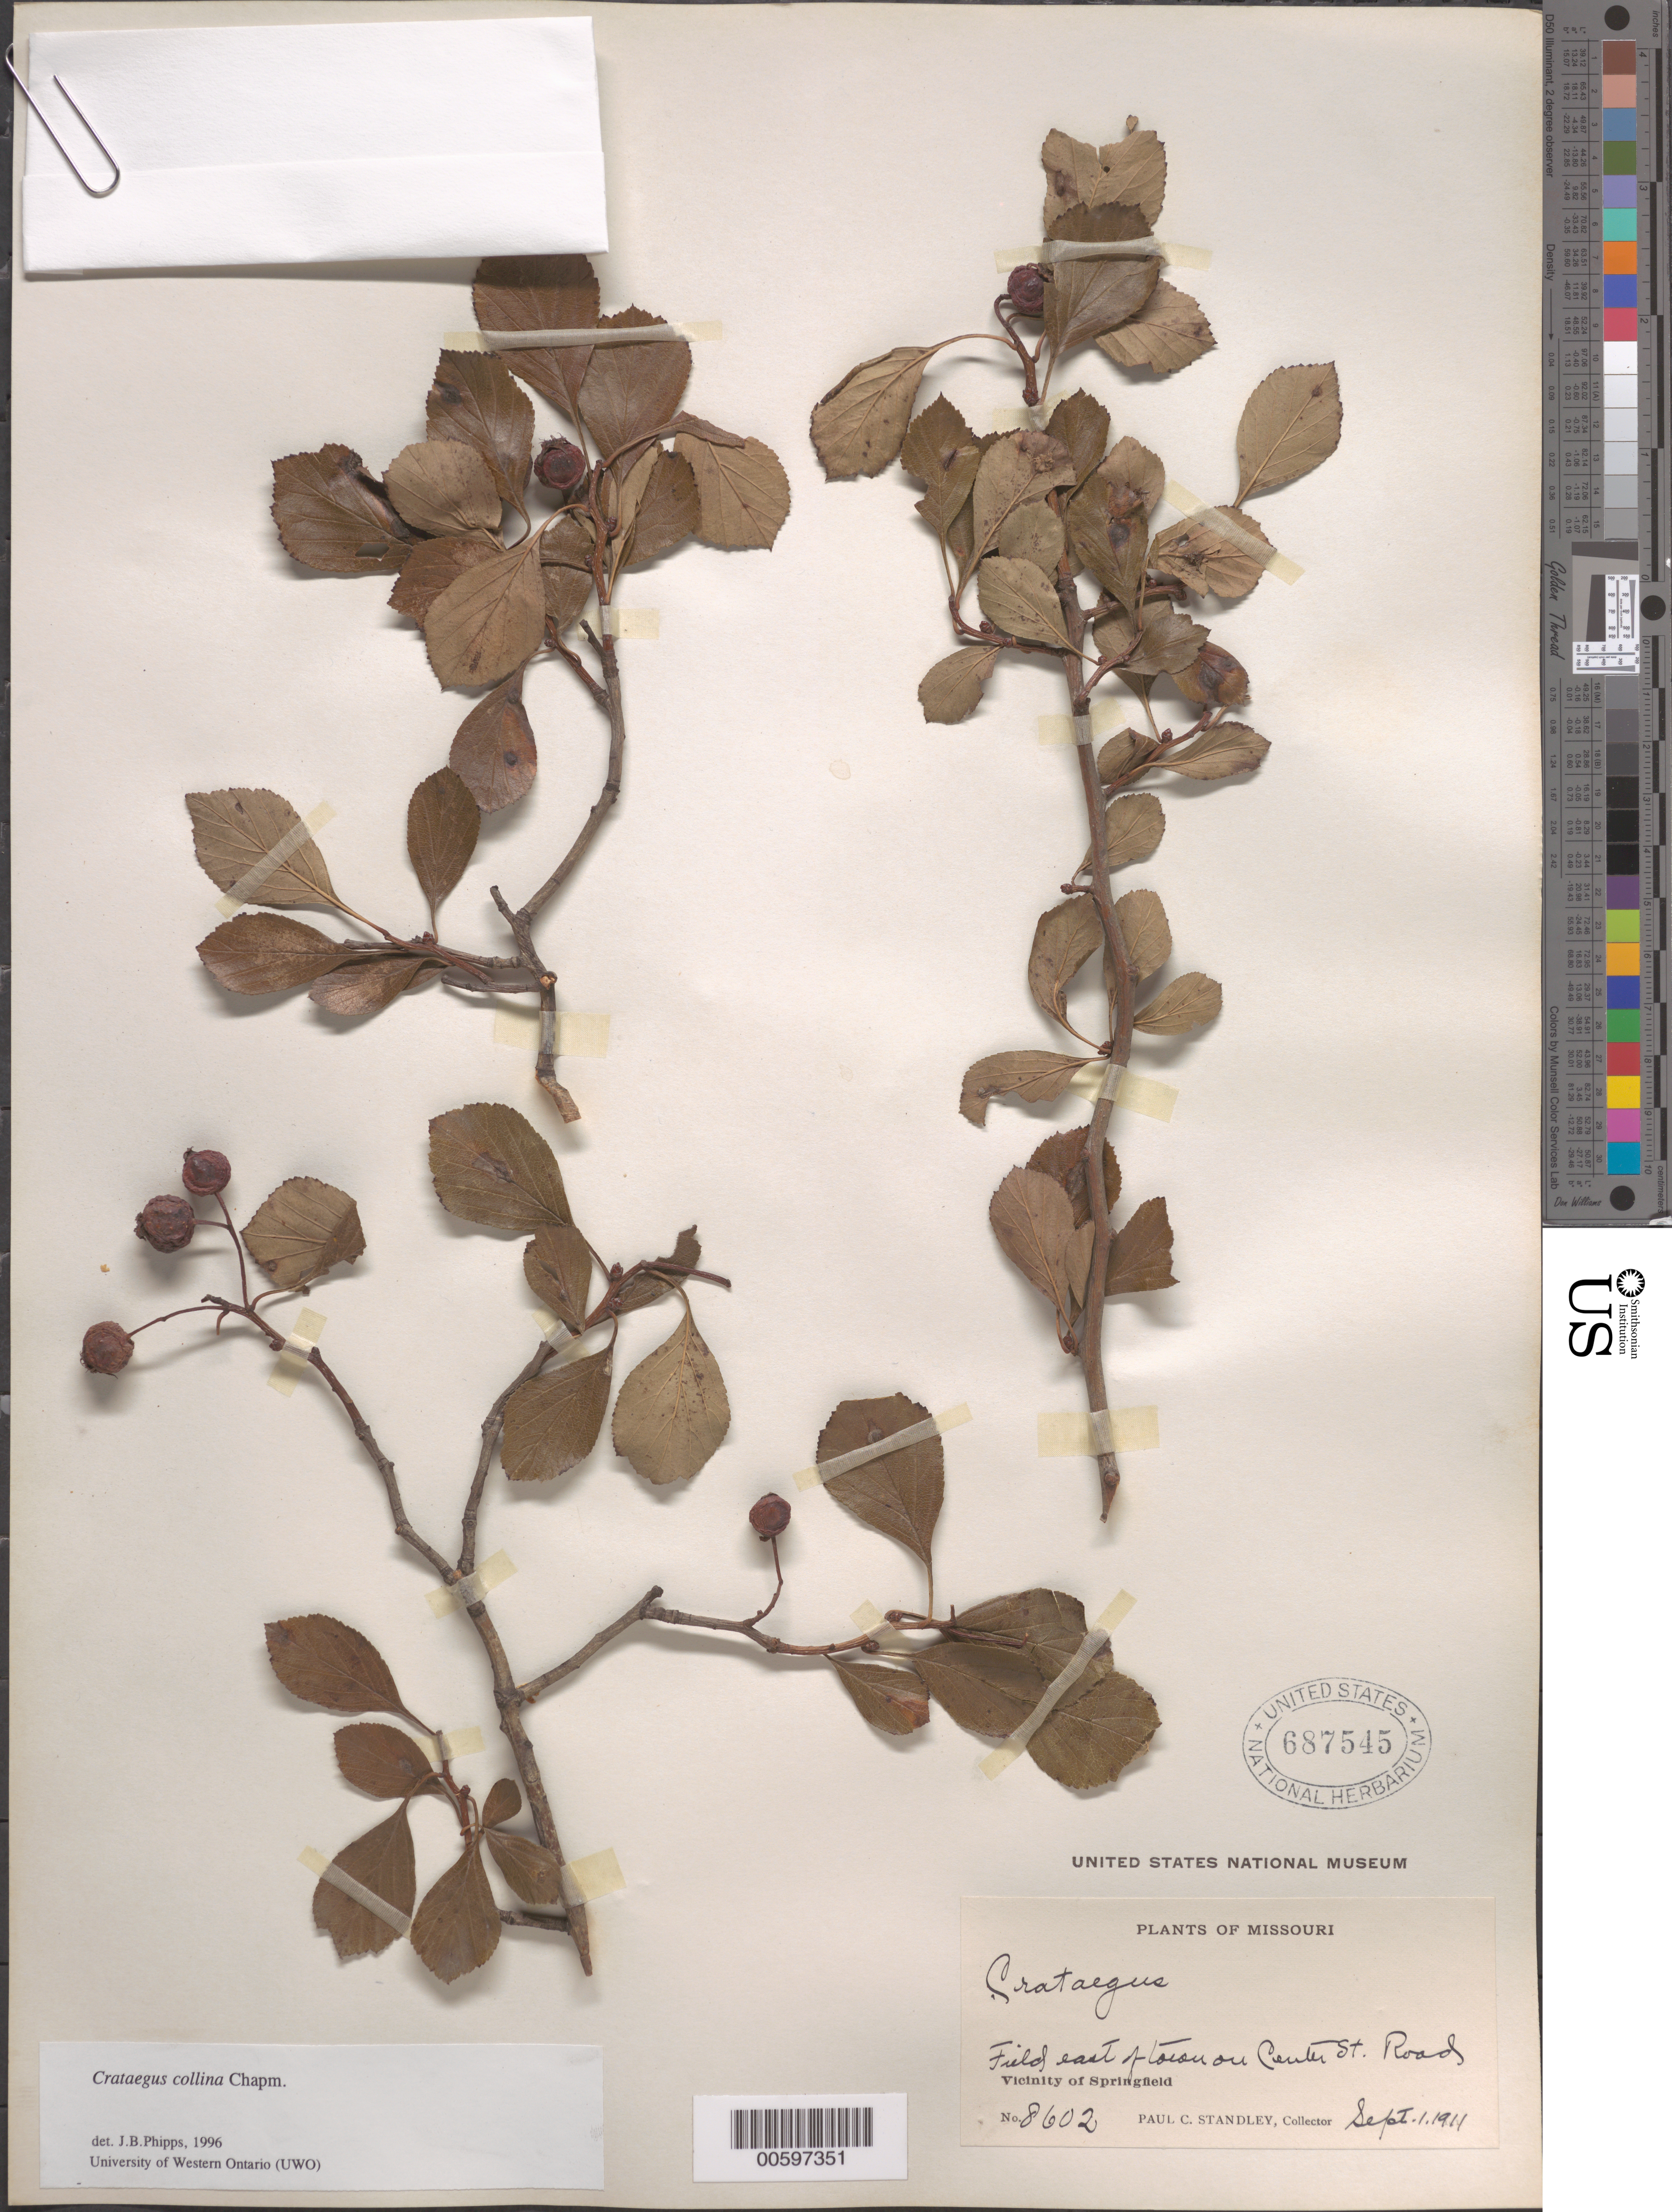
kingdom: Plantae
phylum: Tracheophyta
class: Magnoliopsida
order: Rosales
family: Rosaceae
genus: Crataegus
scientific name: Crataegus collina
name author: Chapm.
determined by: Phipps, James B., (UWO), University of Western Ontario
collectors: P. C. Standley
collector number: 8602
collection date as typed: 01 Sep 1911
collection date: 1911-09-01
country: United States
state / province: Missouri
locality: E of town on Center St. Road. Vicinity of Springfield.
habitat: Field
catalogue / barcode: US 687545